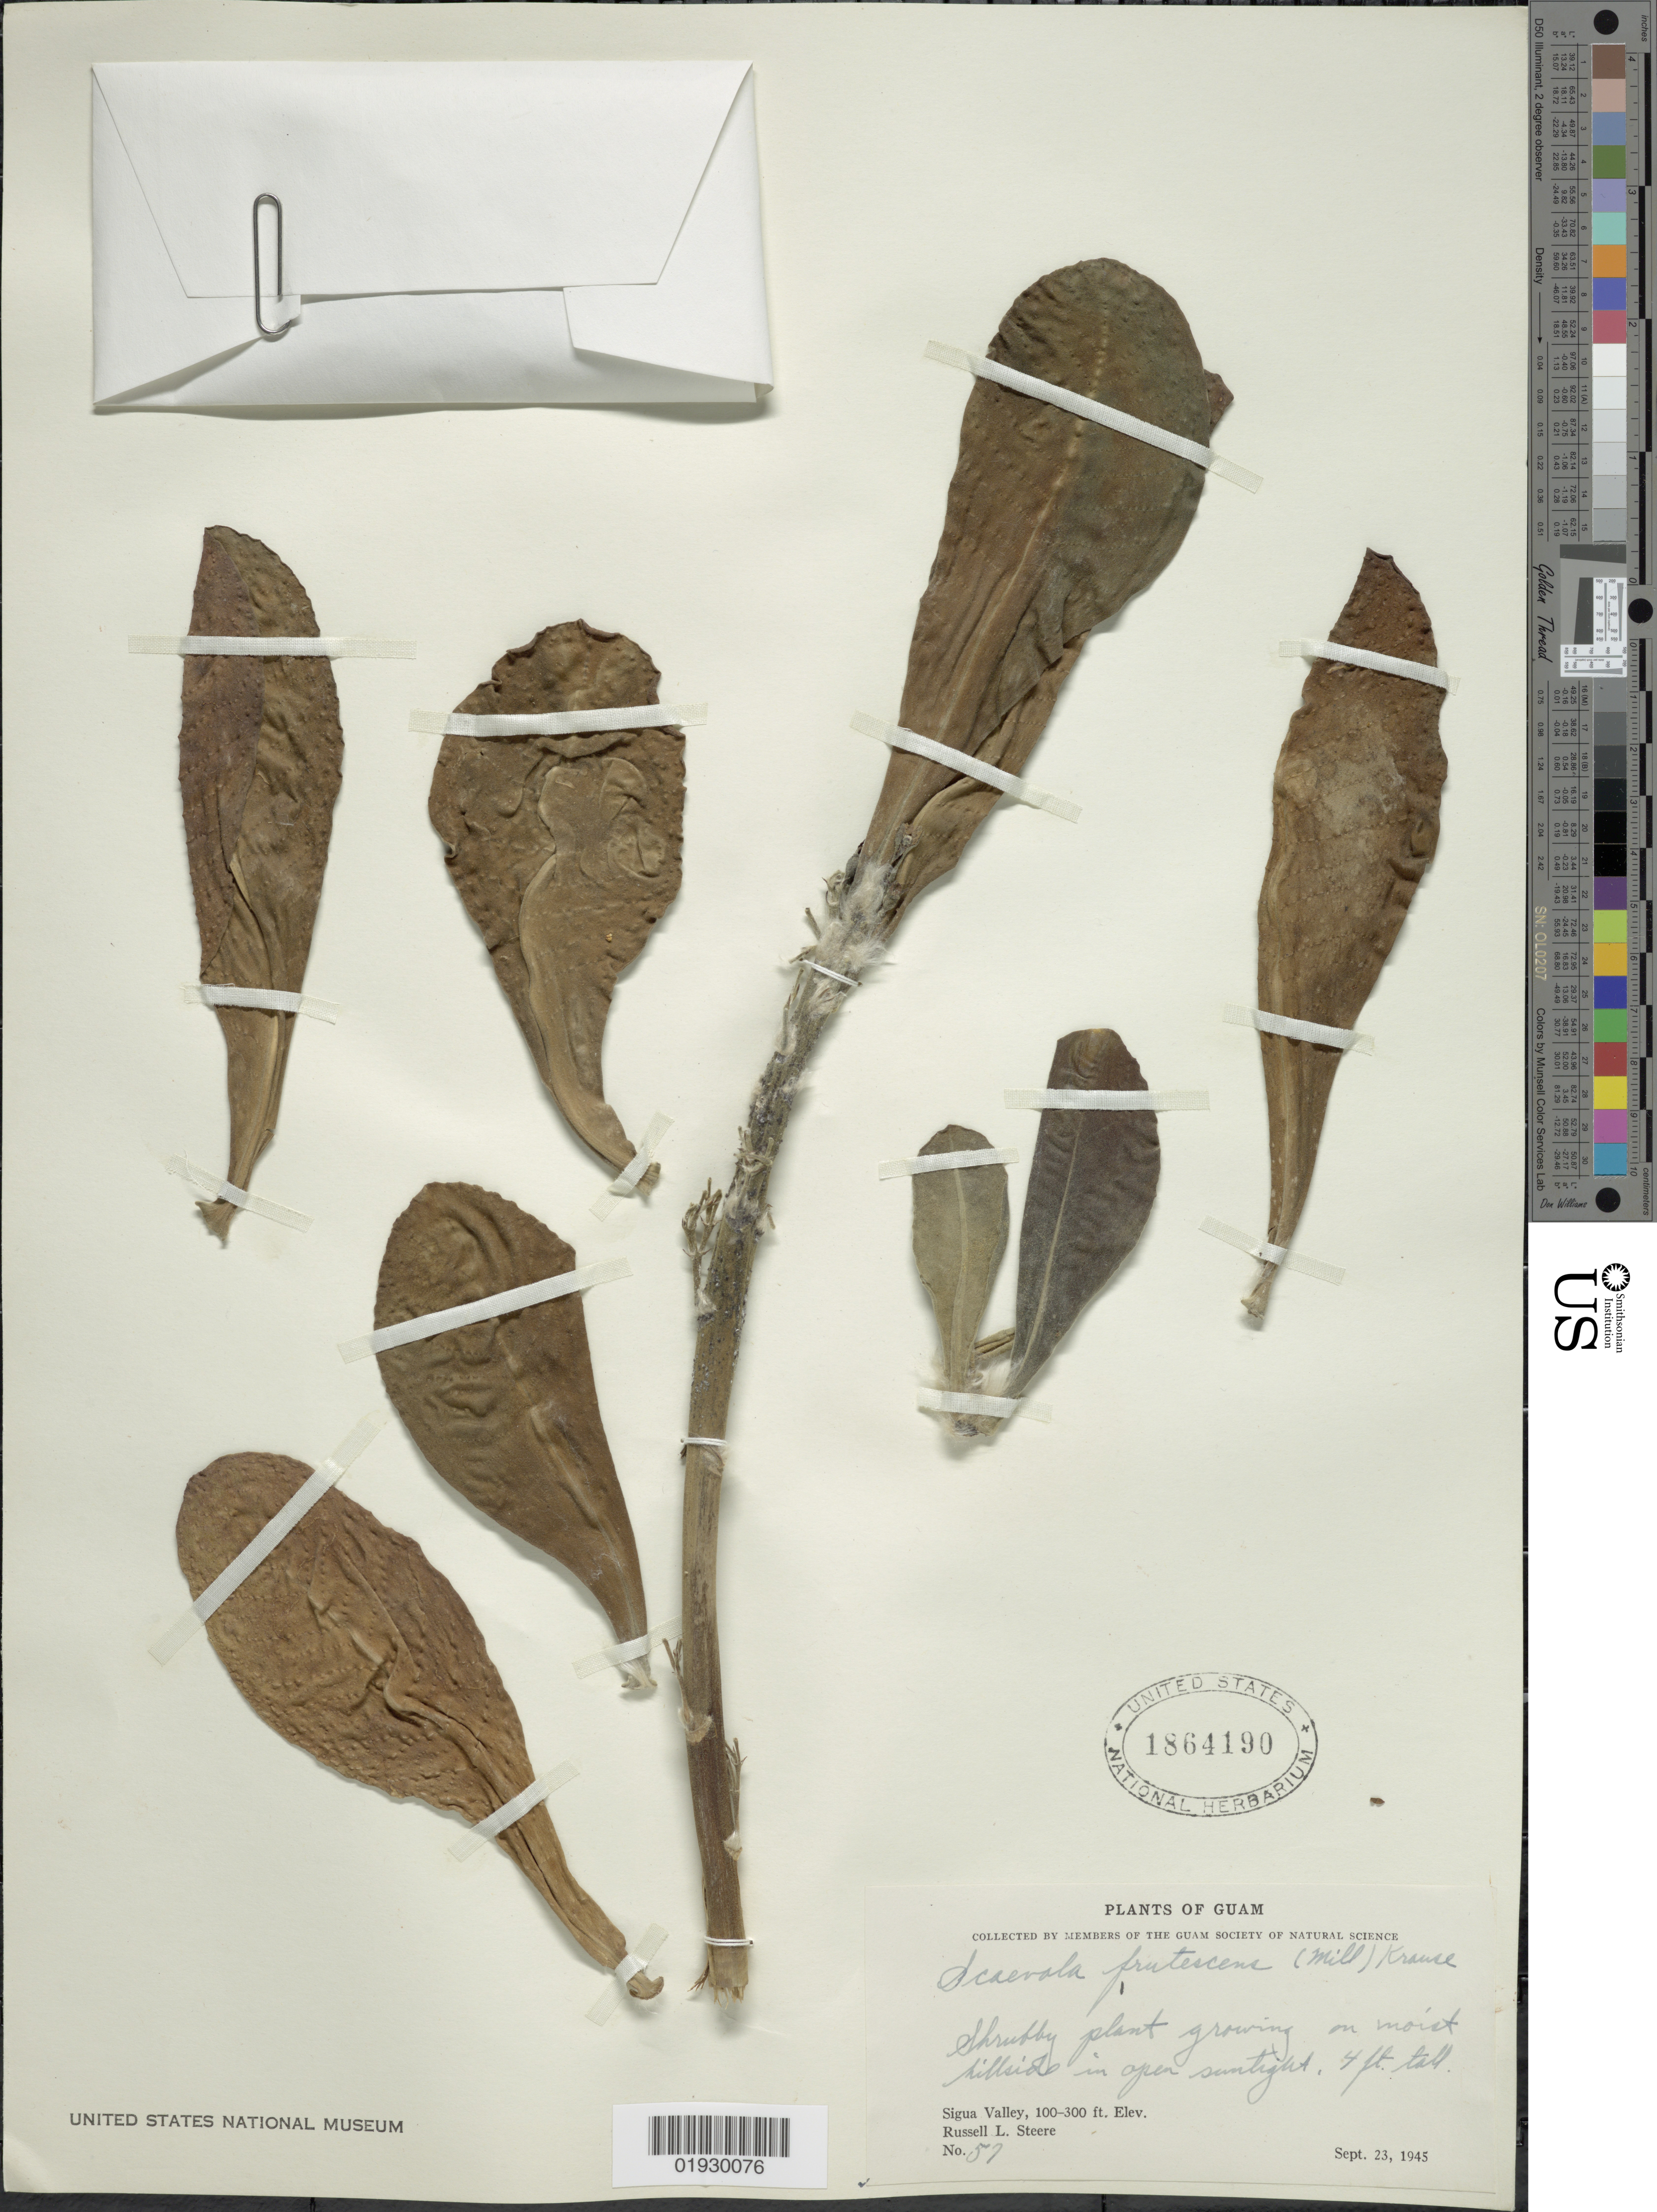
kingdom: Plantae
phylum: Tracheophyta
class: Magnoliopsida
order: Asterales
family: Goodeniaceae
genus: Scaevola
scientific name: Scaevola sericea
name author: Vahl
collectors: R. L. Steere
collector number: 57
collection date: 1945-09-23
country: Guam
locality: Sigua Valley.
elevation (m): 30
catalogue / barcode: US 1864190